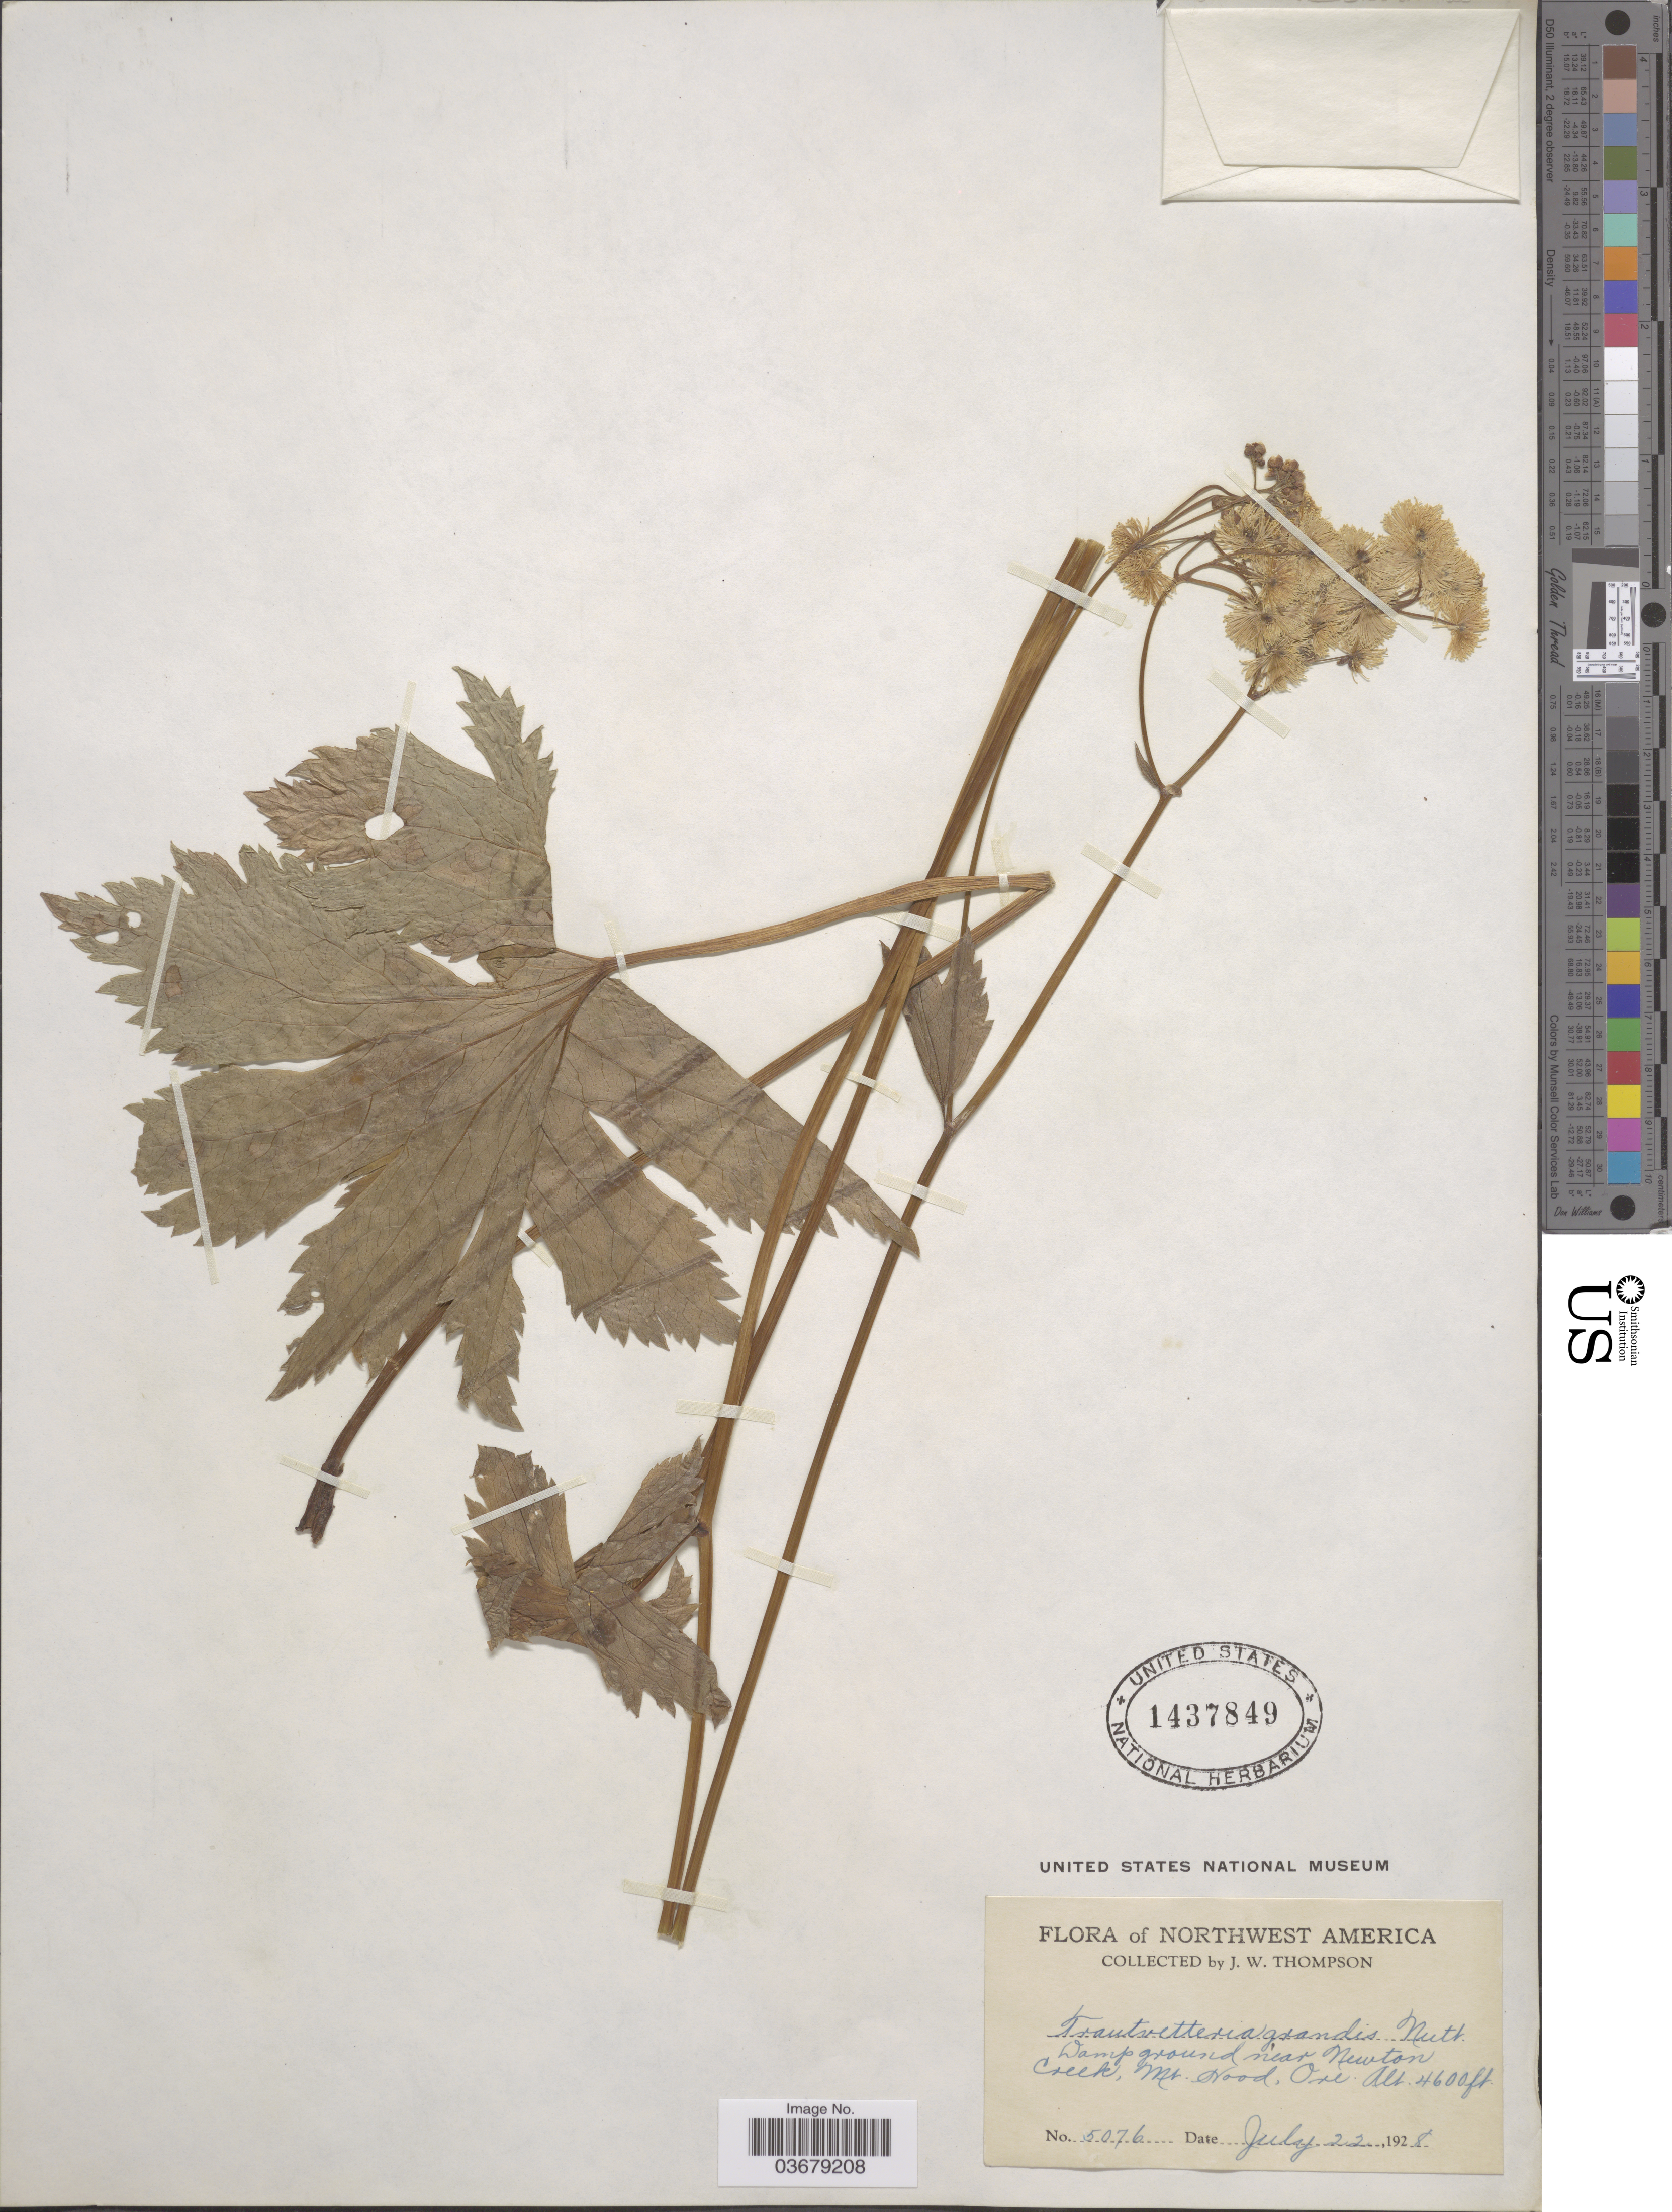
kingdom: Plantae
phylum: Tracheophyta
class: Magnoliopsida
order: Ranunculales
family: Ranunculaceae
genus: Trautvetteria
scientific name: Trautvetteria caroliniensis var. grandis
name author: (Water) Vail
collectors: J. Thompson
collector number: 5076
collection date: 1928-07-22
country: United States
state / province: Oregon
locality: Northwest America. Near Newton Creek, Mt. Hood.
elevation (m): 1402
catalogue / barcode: US 1437849